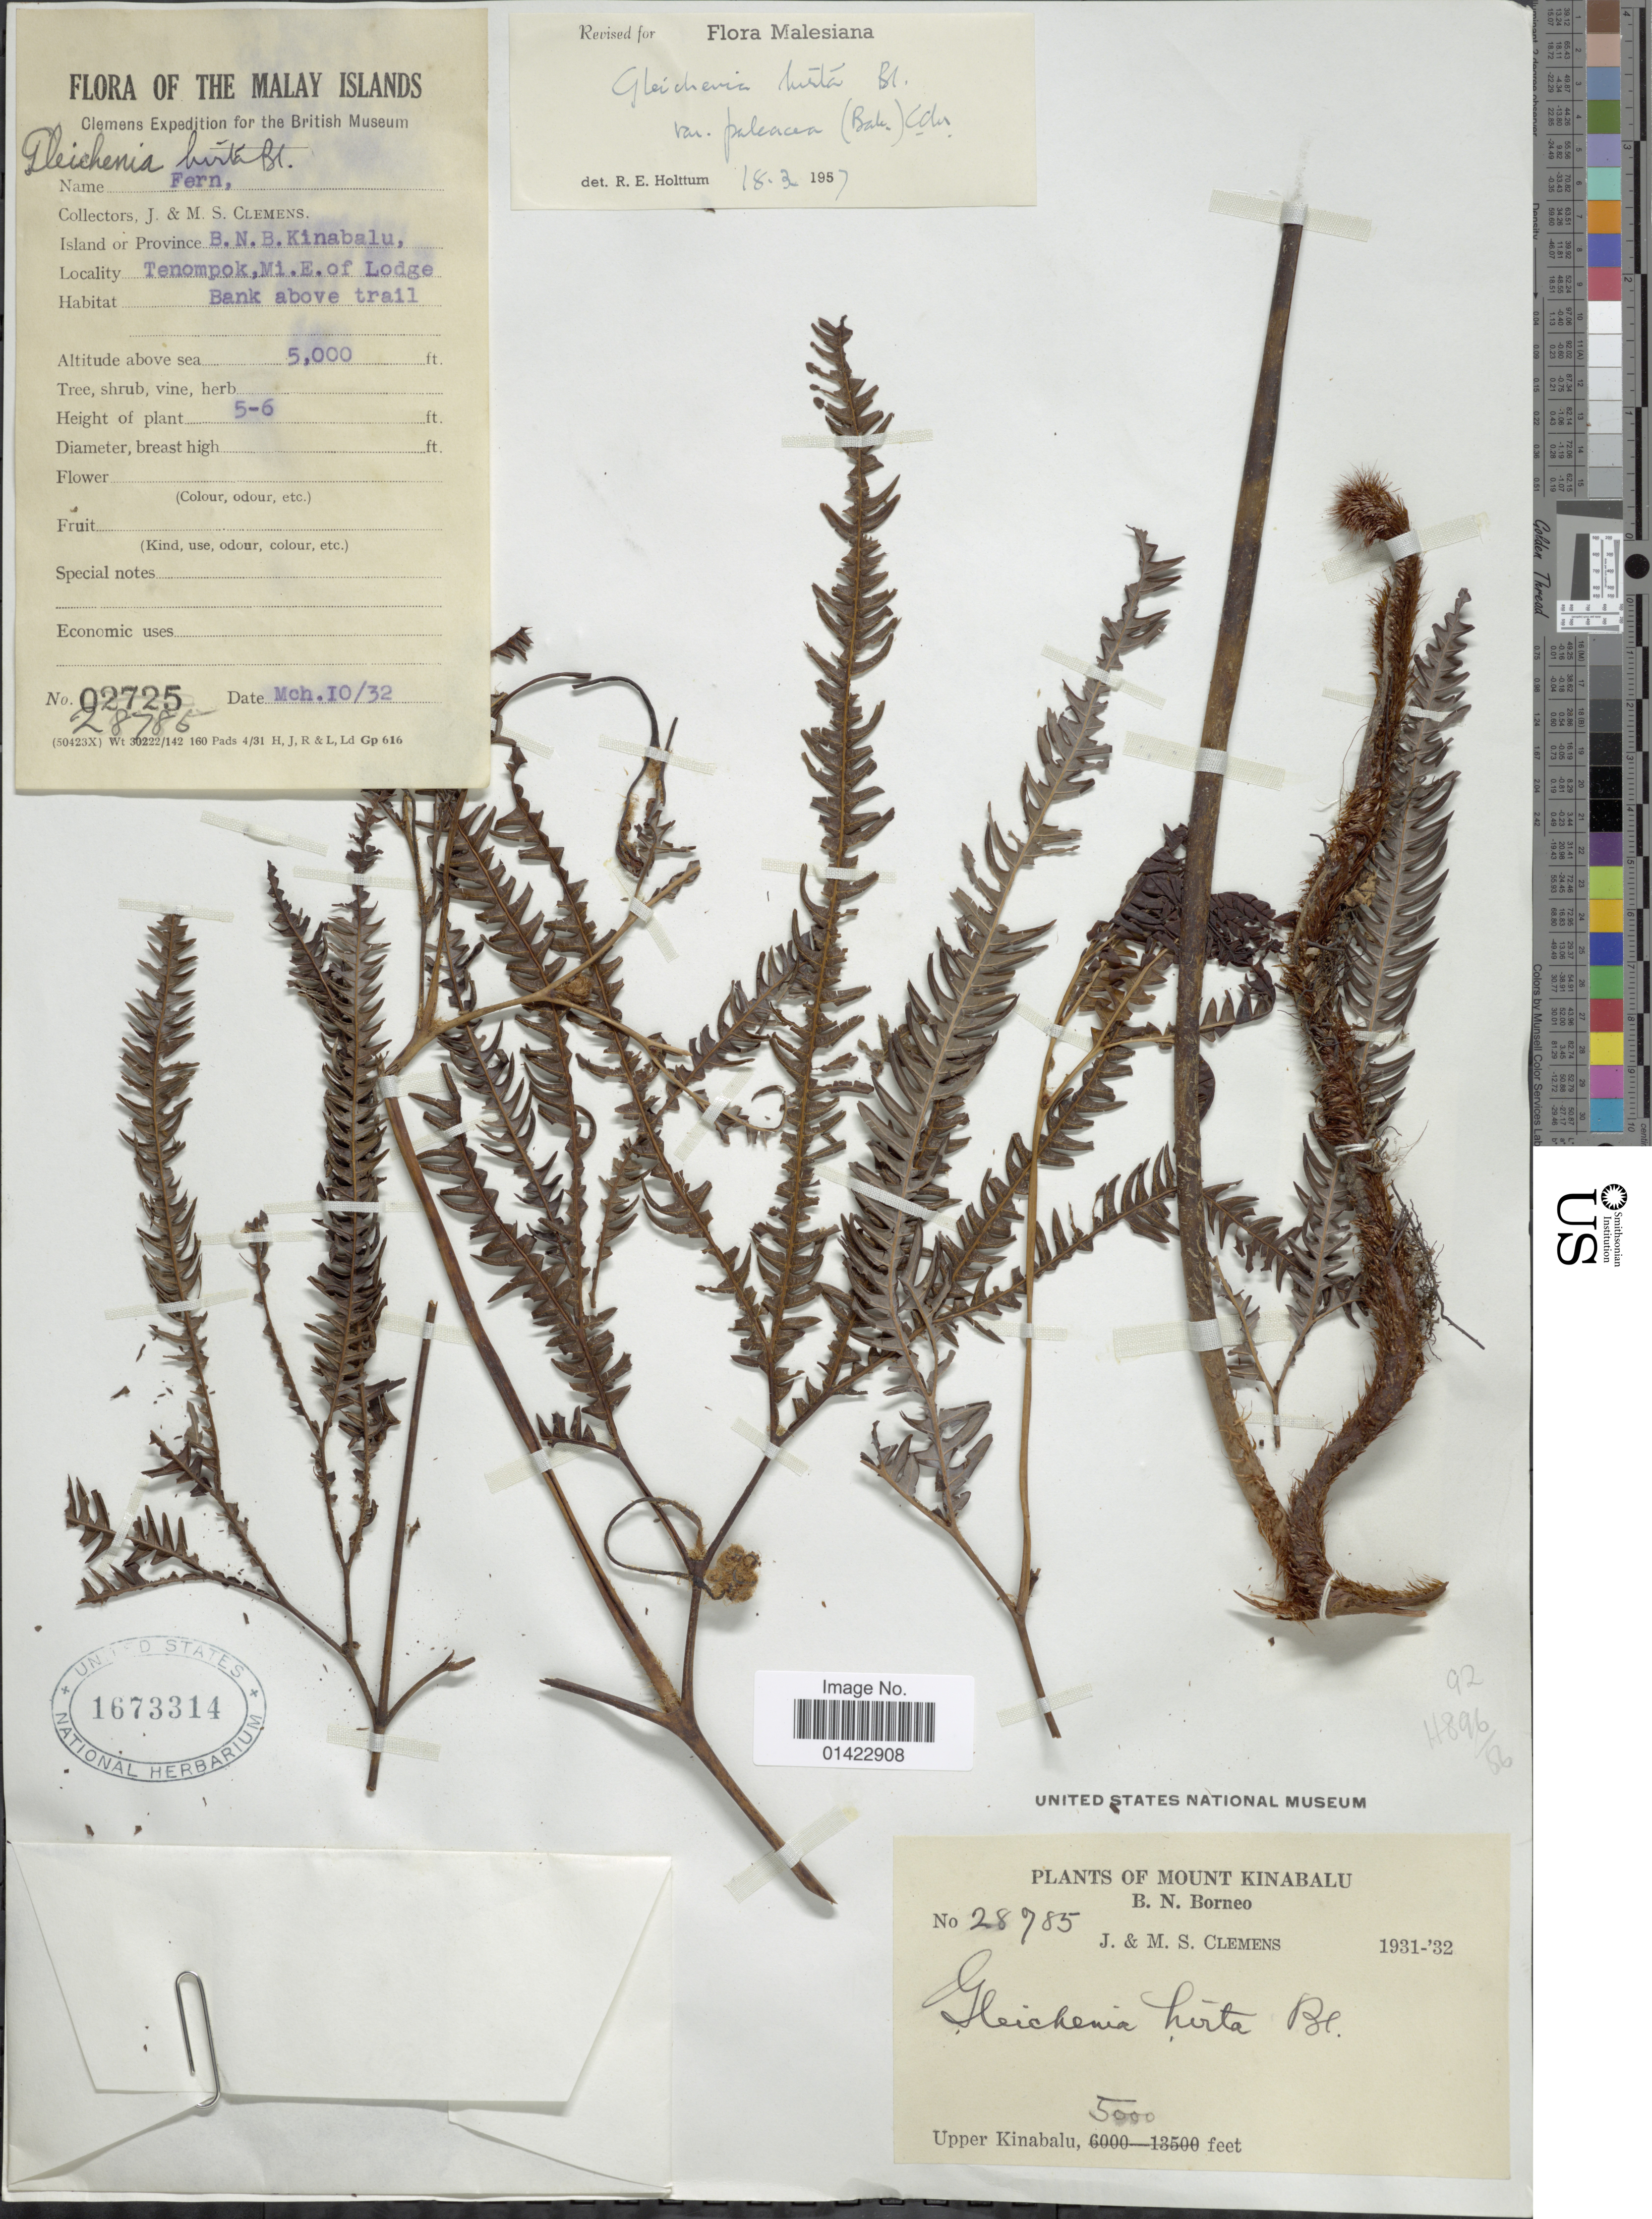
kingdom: Plantae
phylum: Tracheophyta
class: Polypodiopsida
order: Gleicheniales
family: Gleicheniaceae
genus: Sticherus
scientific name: Sticherus hirtus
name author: (Blume) Ching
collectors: J. Clemens & M. S. Clemens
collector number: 28785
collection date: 1932-03-10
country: Malaysia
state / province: Sabah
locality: Island or Province: B.N.B. Kinabalu, Tenompok, MI. E. of Lodge Bank above trail.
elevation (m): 1524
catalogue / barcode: US 1673314